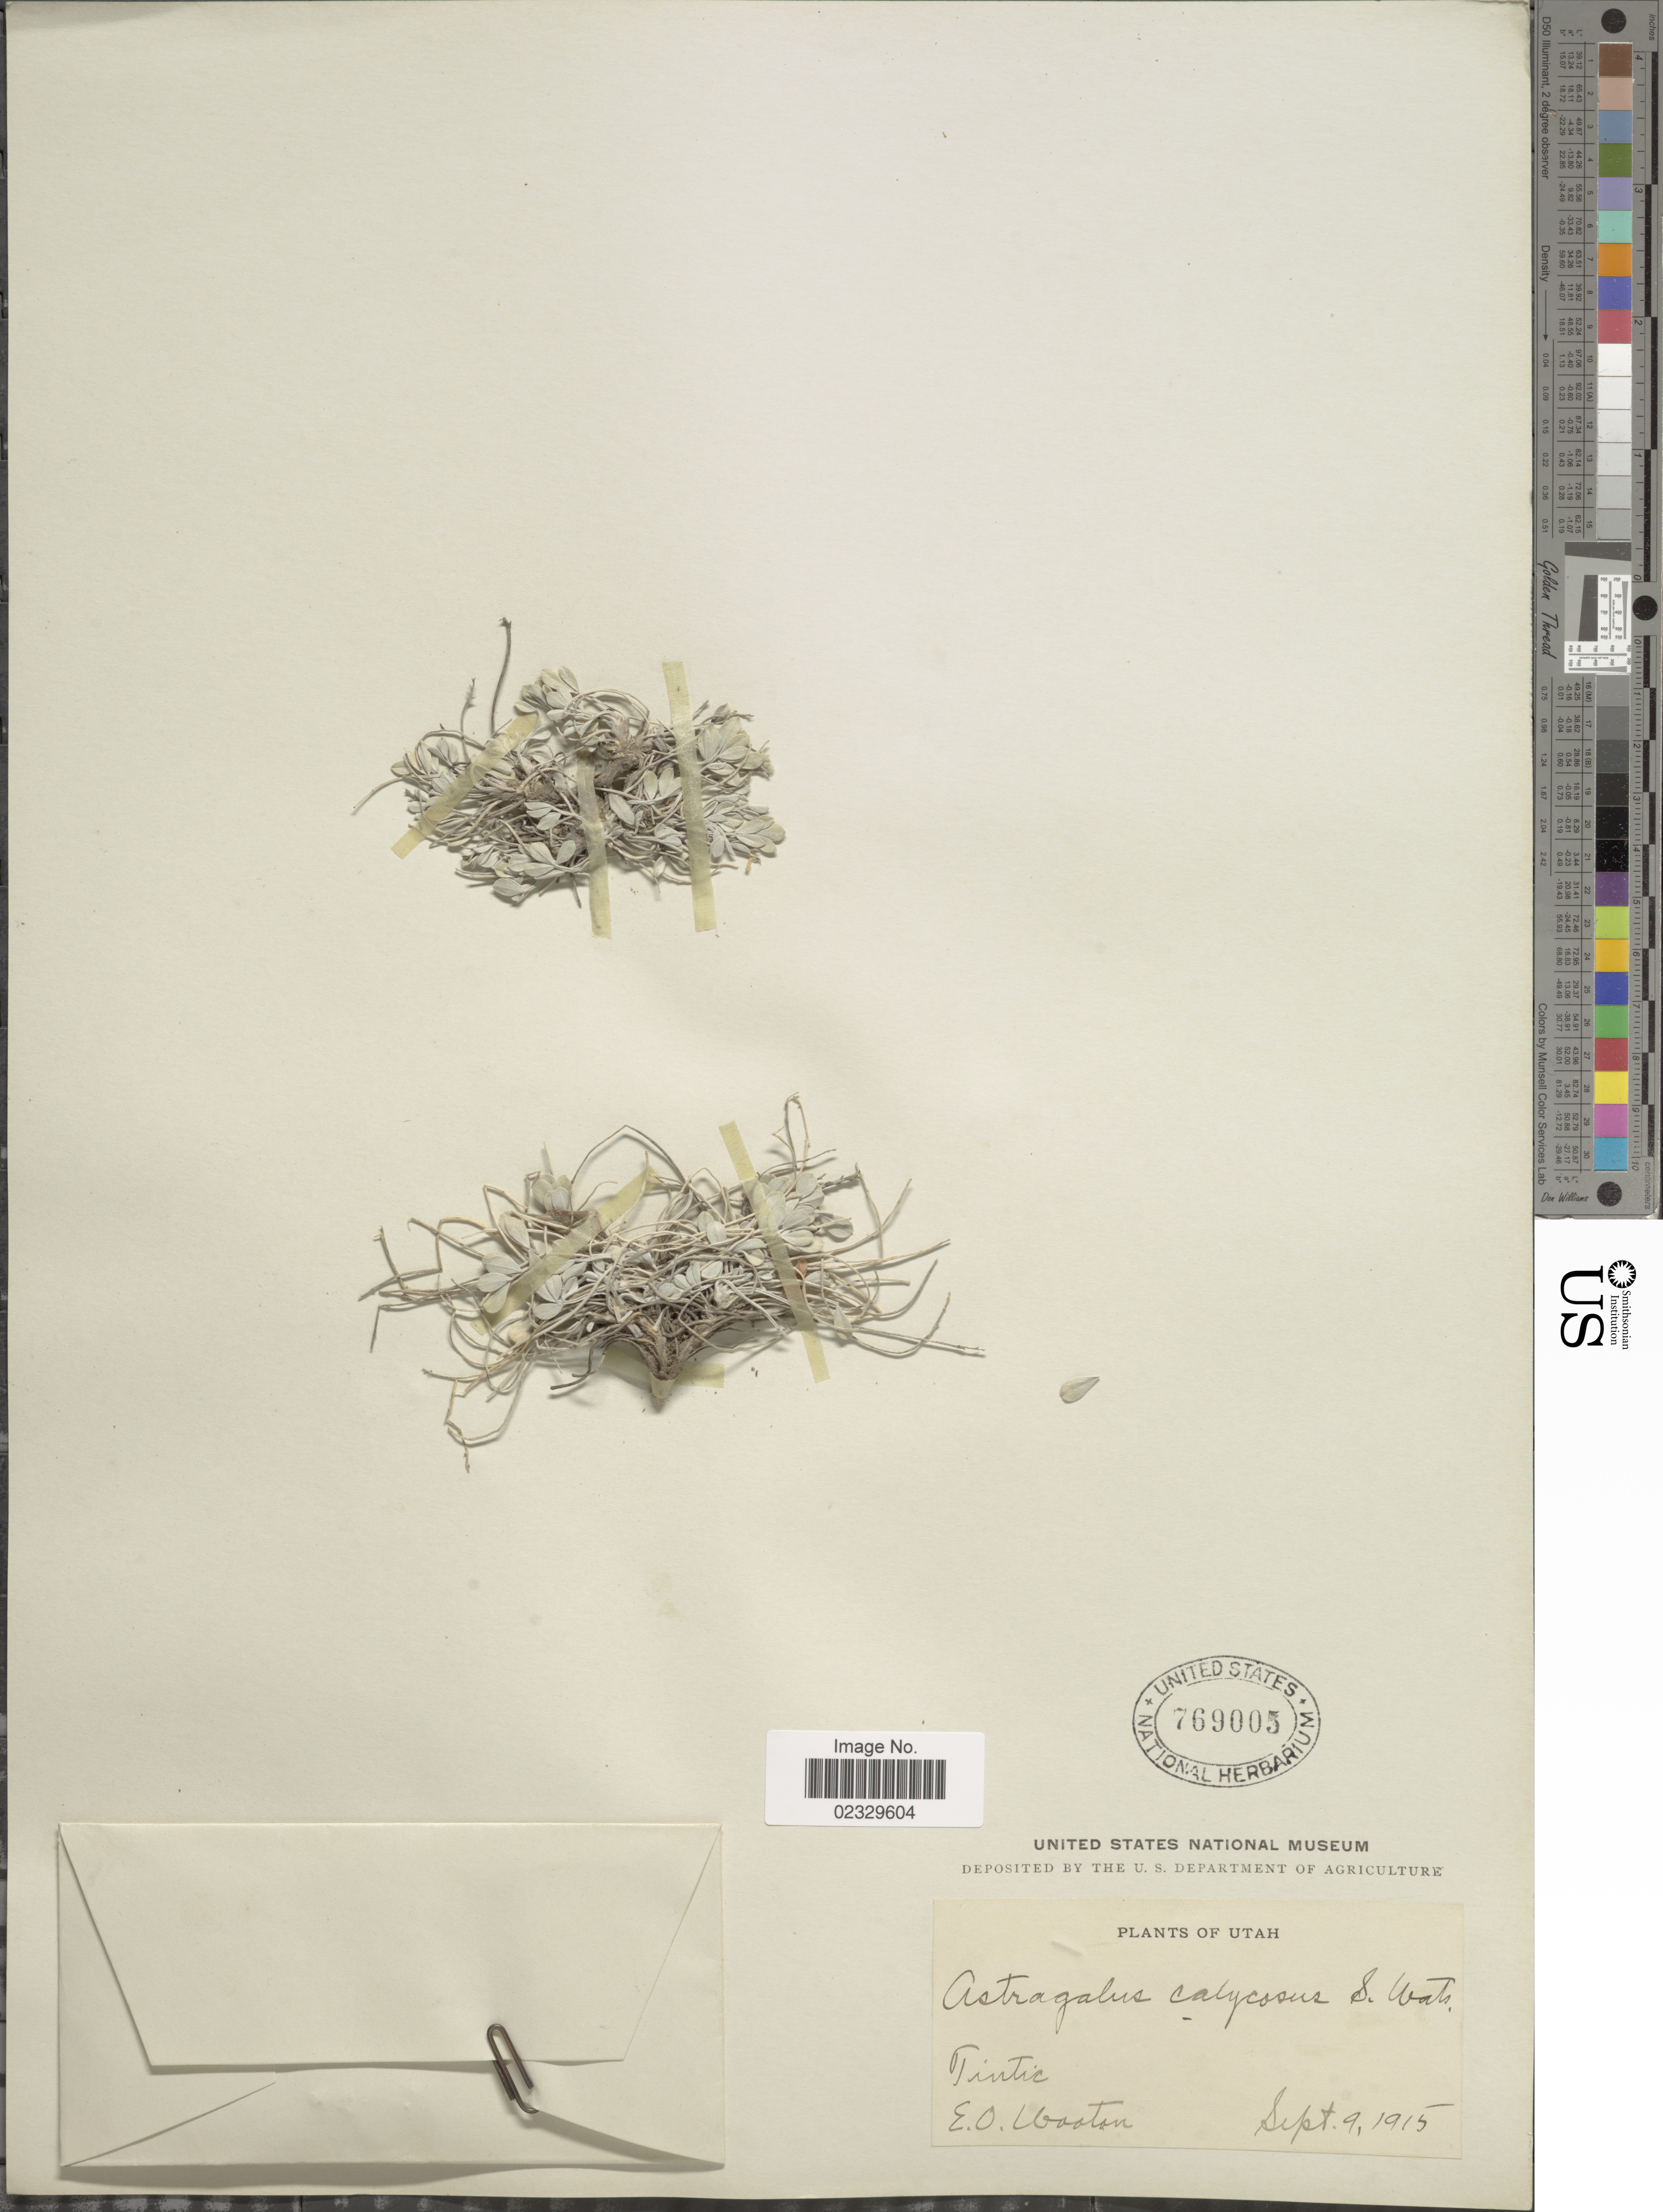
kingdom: Plantae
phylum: Tracheophyta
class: Magnoliopsida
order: Fabales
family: Fabaceae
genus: Astragalus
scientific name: Astragalus calycosus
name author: Torr. ex S. Watson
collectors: E. O. Wooton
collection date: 1915-09-09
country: United States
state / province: Utah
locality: Tintic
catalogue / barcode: US 769005